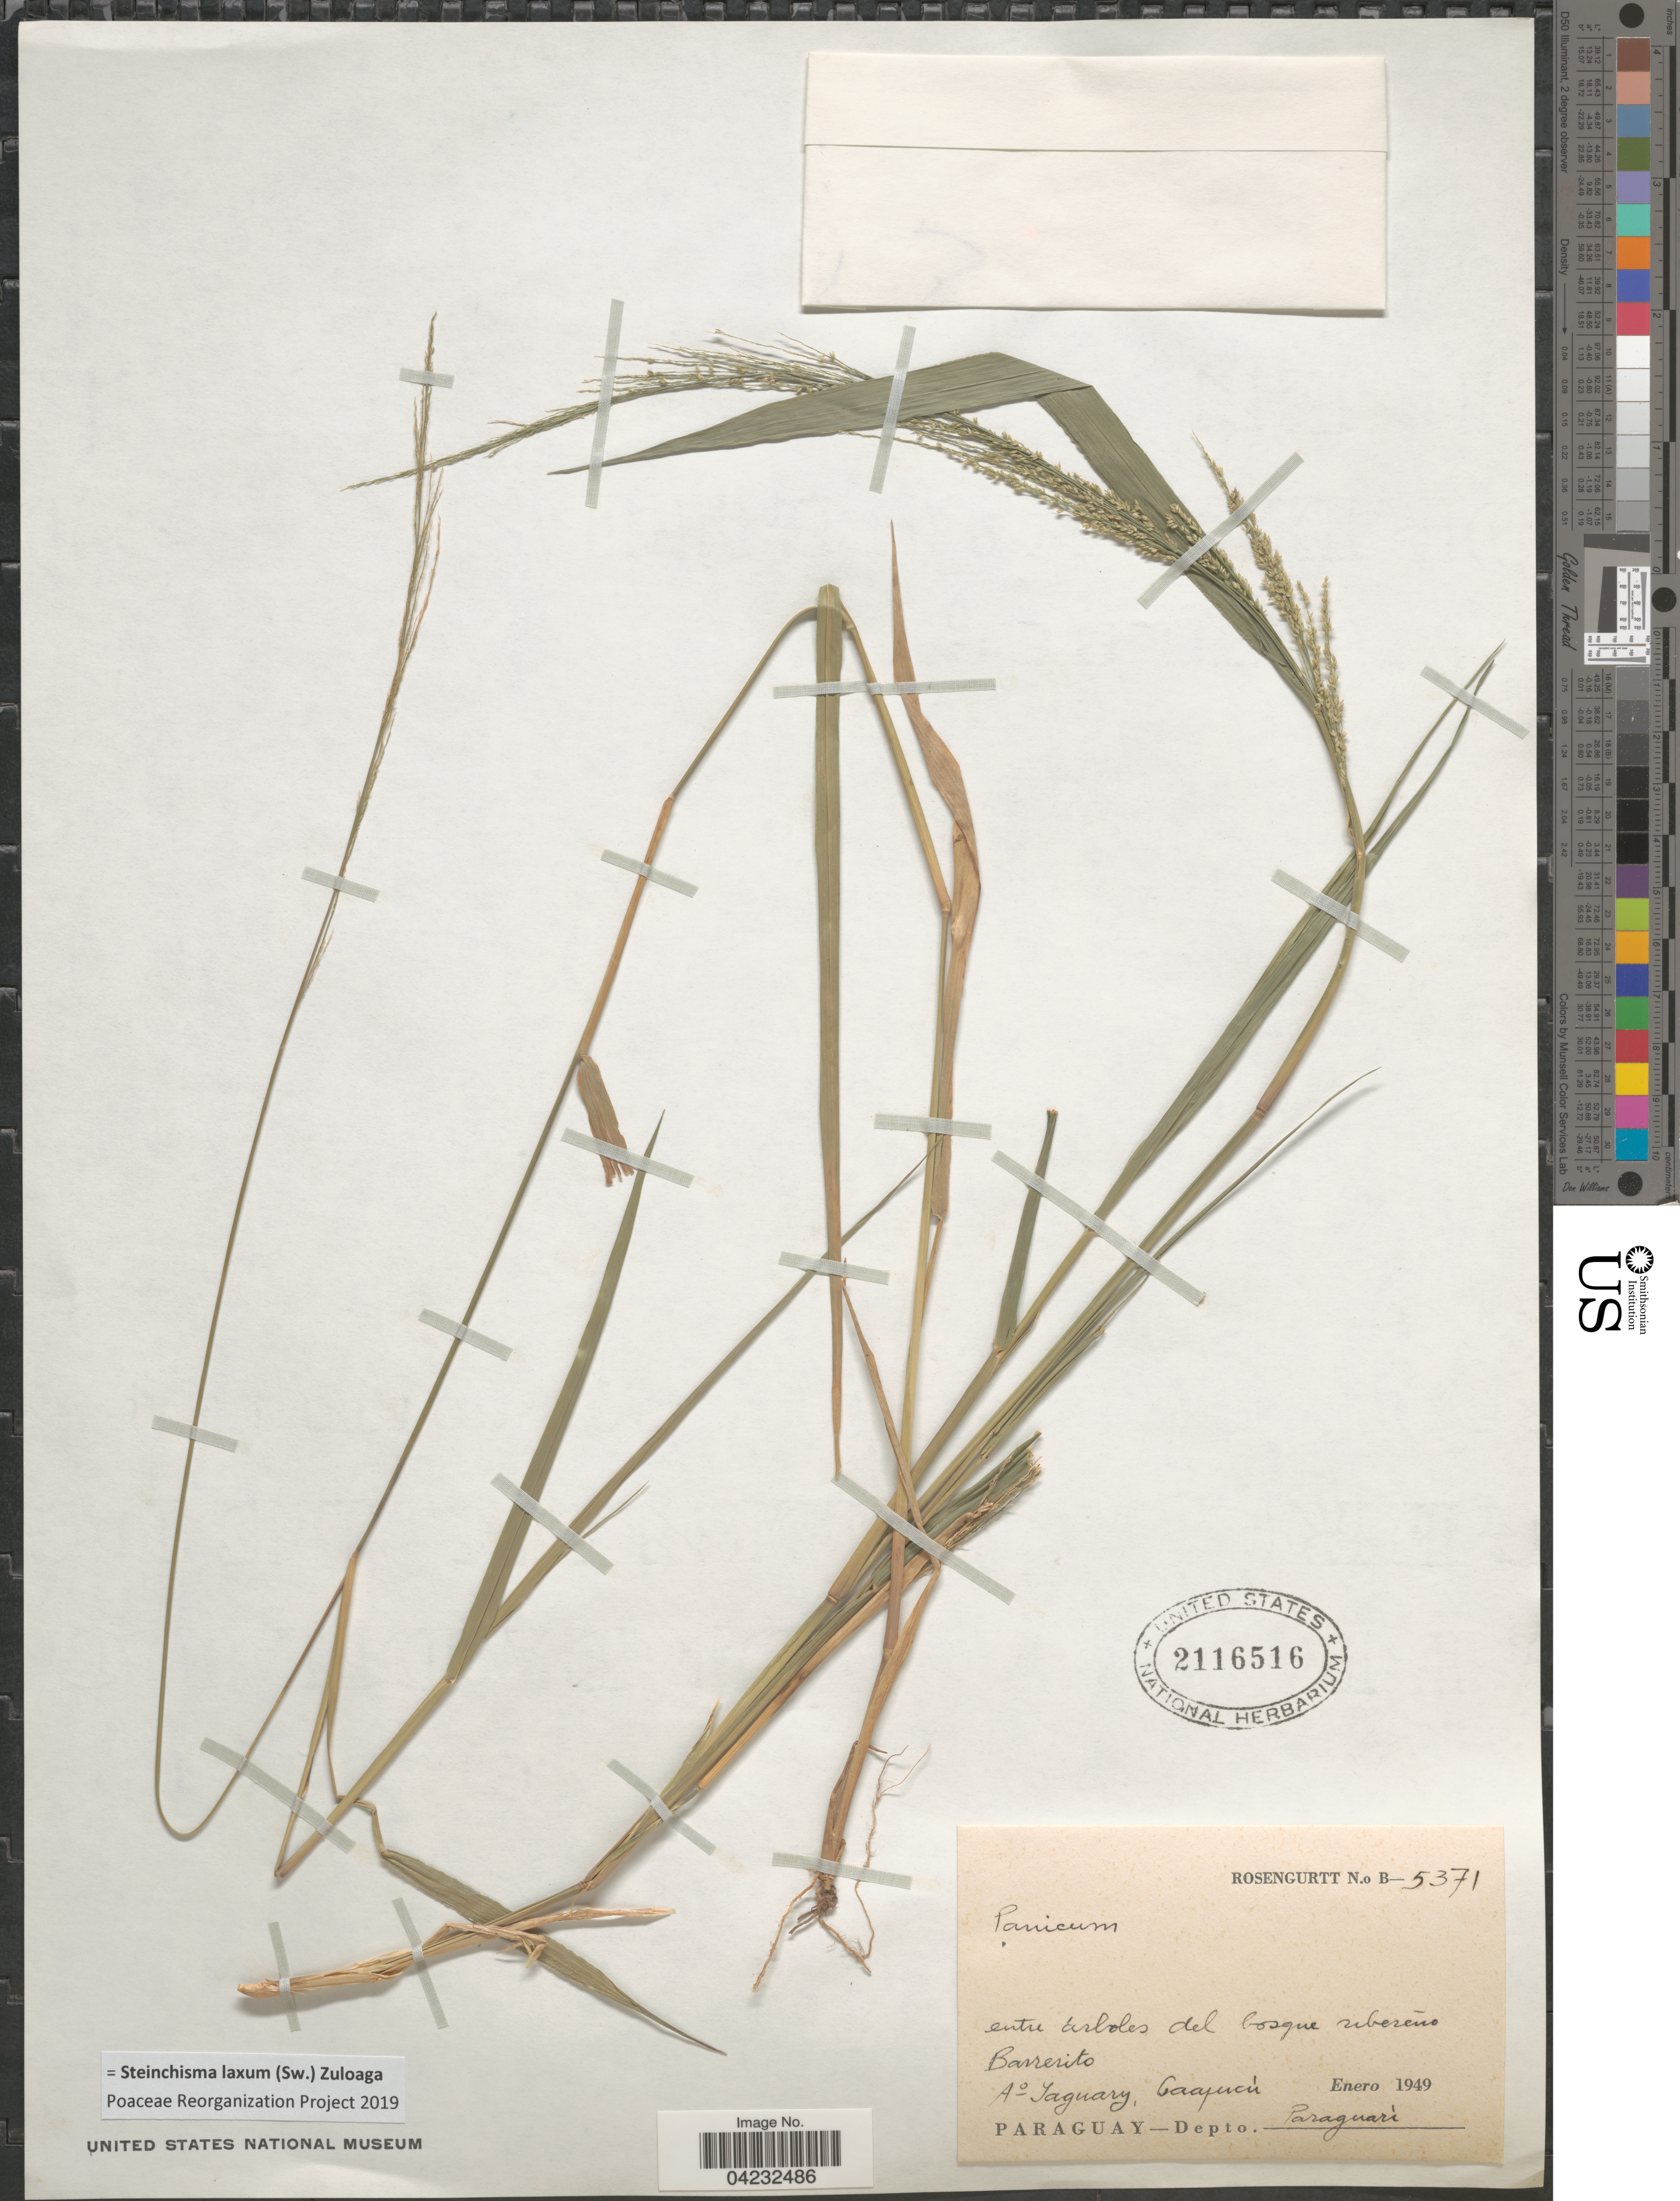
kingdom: Plantae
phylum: Tracheophyta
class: Liliopsida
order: Poales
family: Poaceae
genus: Steinchisma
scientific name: Steinchisma laxum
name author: (Sw.) Zuloaga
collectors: Rosengurtt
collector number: B-5371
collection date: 1949-01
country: Paraguay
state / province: Paraguari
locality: Entre árboles del bosque ribereño Barrerito. A° Jaguary, Caapucú. Depto. Paraguarí.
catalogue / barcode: US 2116516